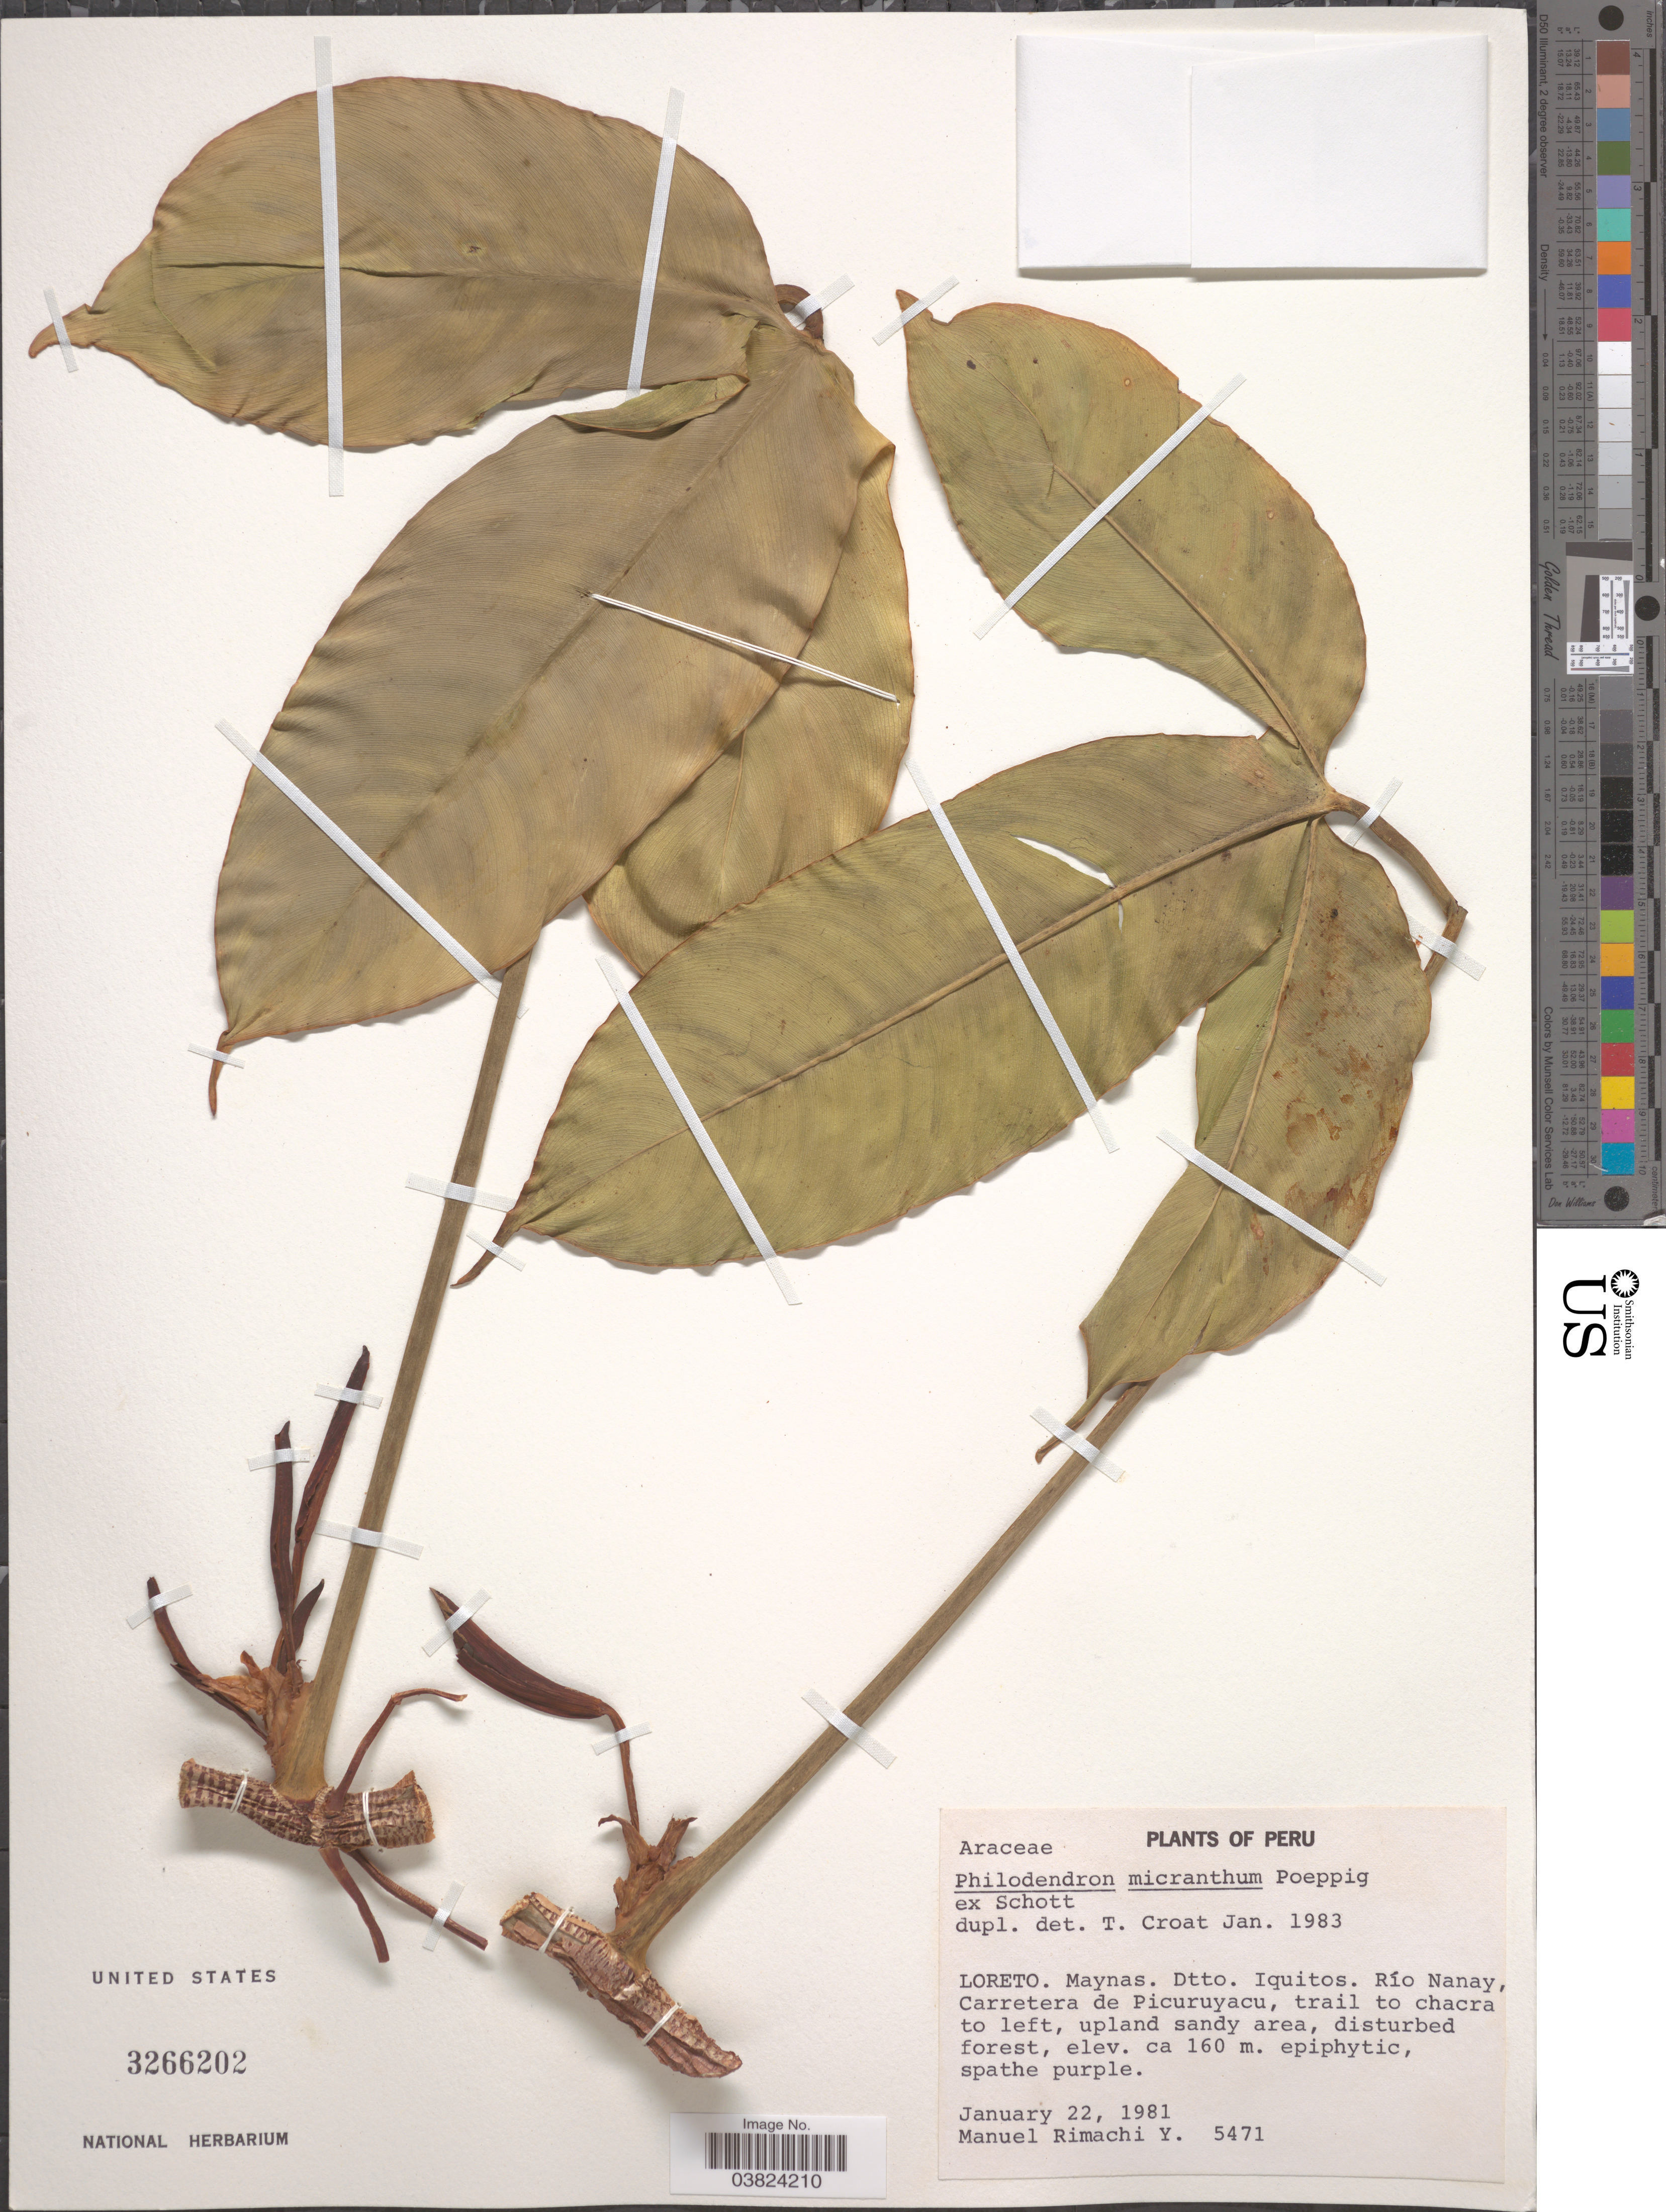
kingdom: Plantae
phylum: Tracheophyta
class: Liliopsida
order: Alismatales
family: Araceae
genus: Philodendron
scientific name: Philodendron micranthum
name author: Poepp. ex Schott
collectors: M. Rimachi Y.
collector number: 5471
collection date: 1981-01-22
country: Peru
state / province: Loreto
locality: Maynas. Dtto. Iquitos. Río Nanay, Carretera de Picuruyacu, trail to chacra to left, upland sandy area.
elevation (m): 160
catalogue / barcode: US 3266202